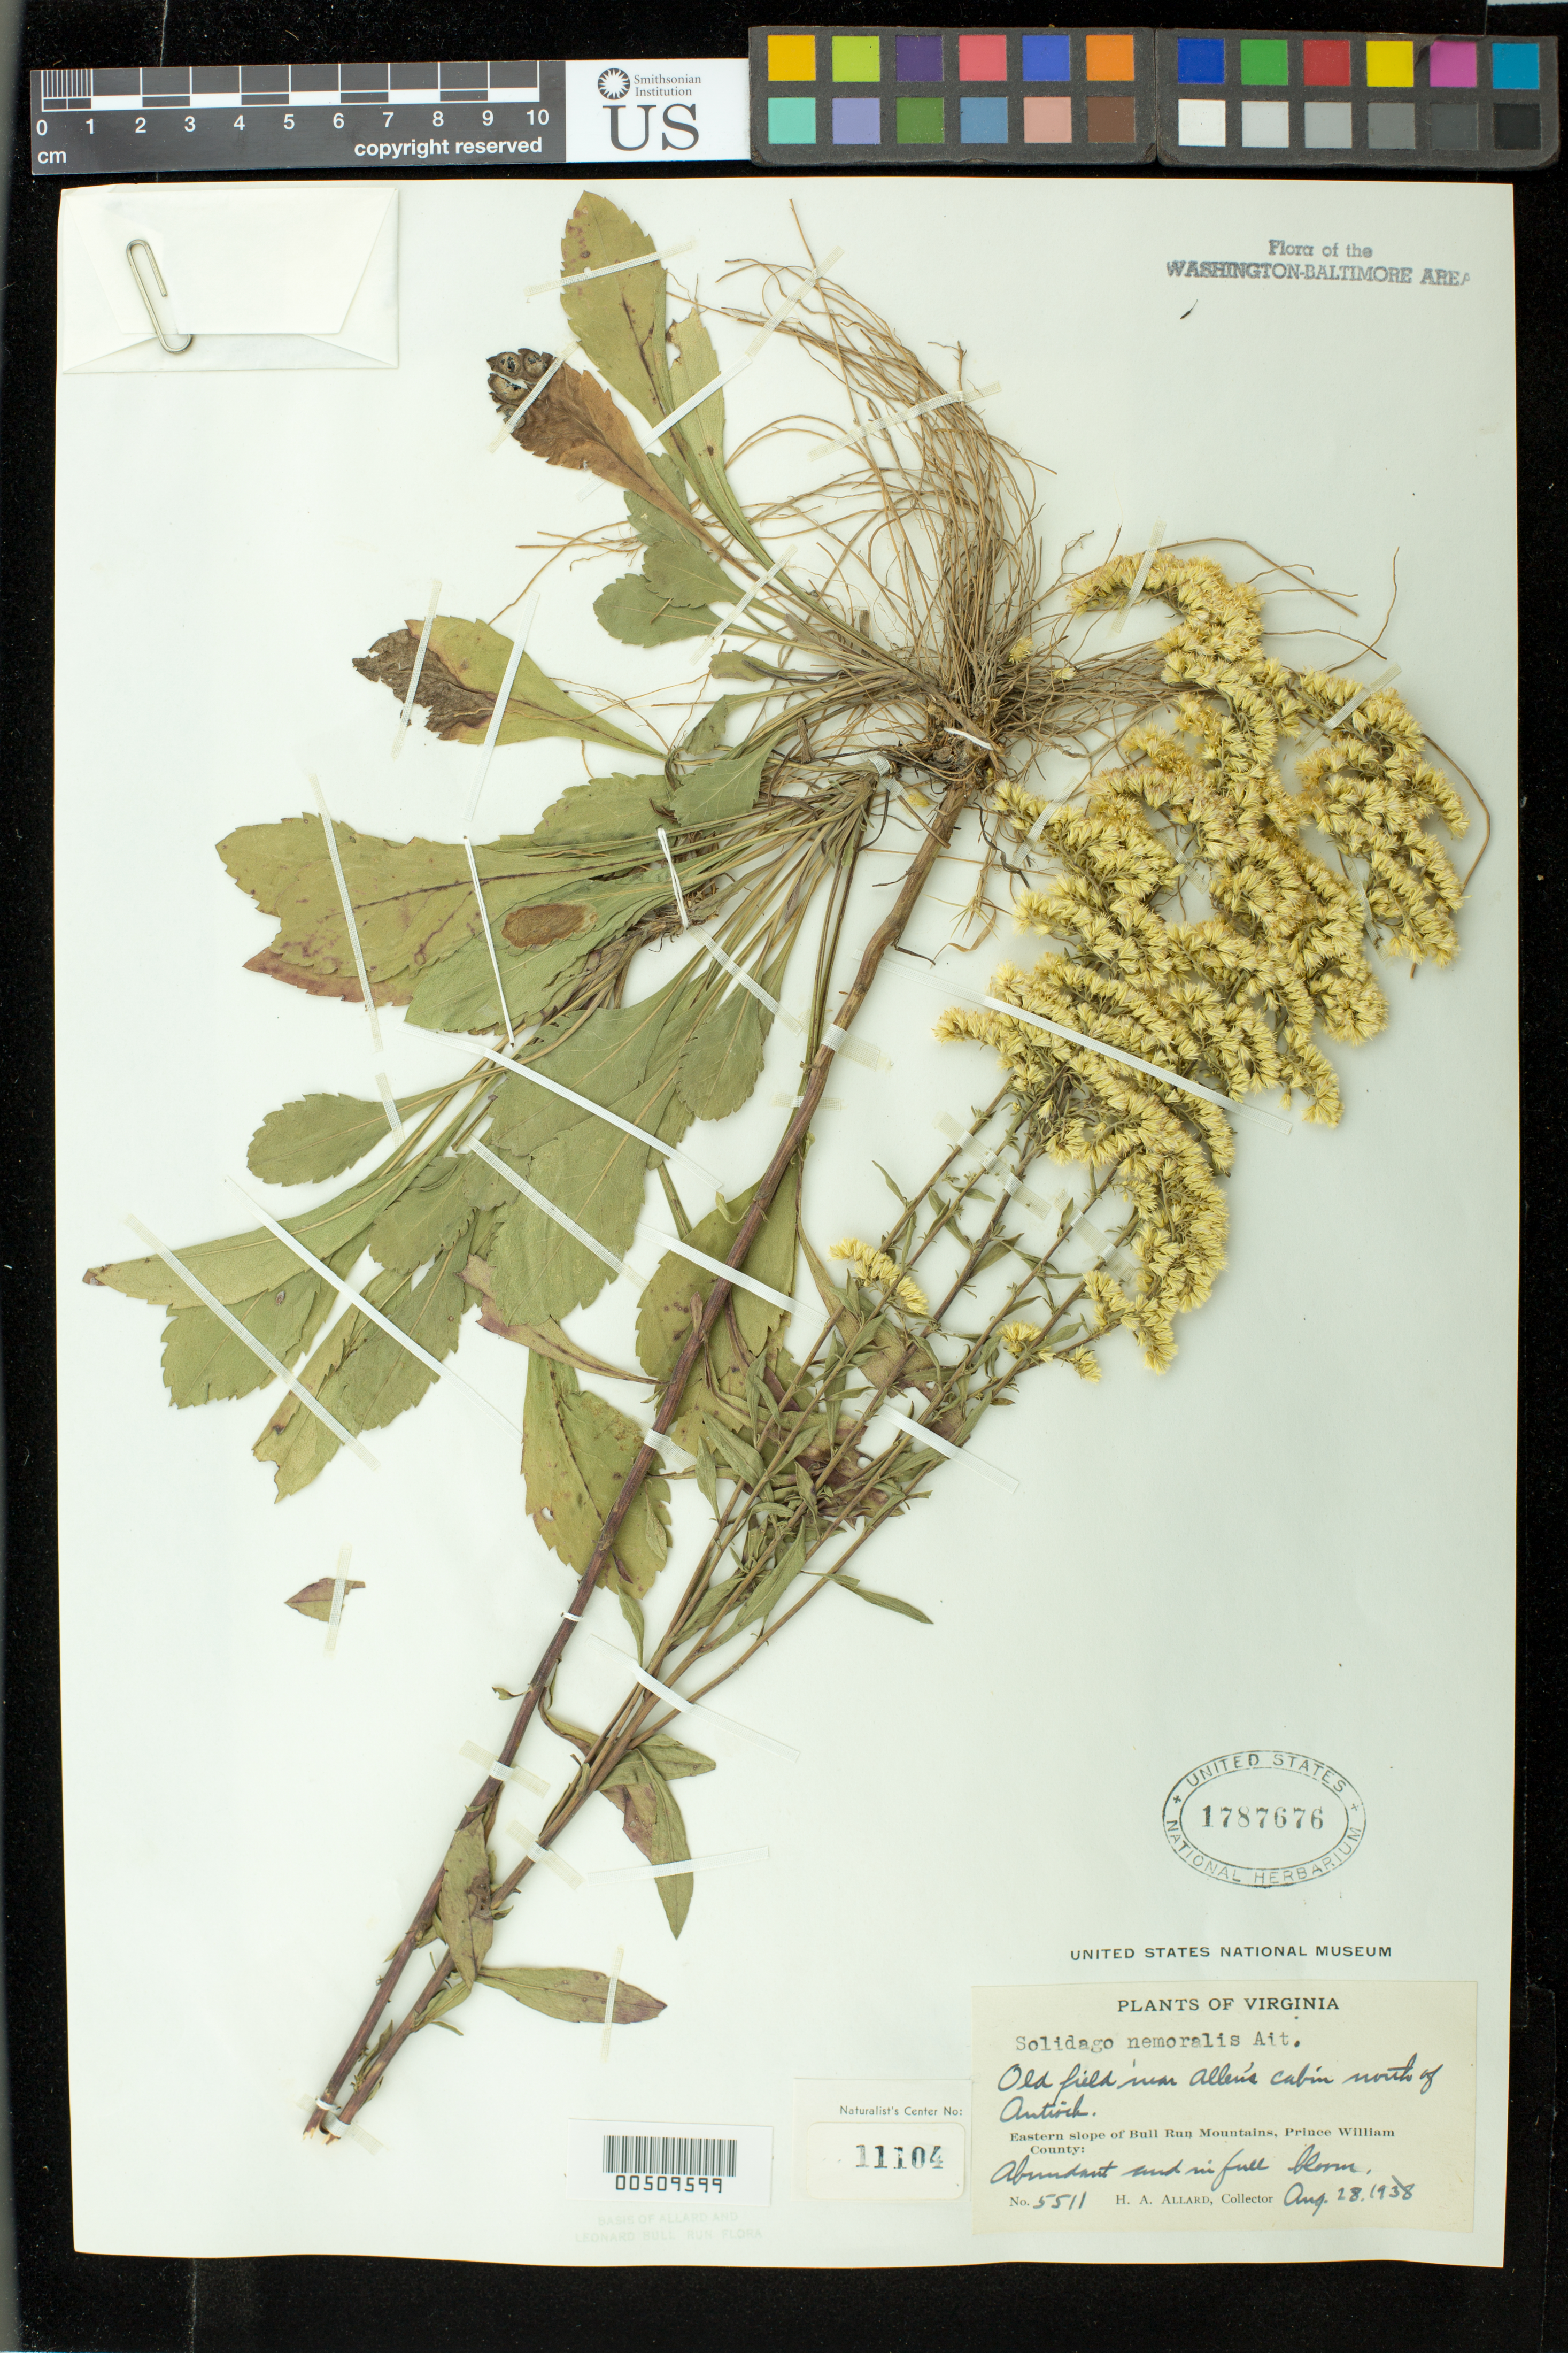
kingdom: Plantae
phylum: Tracheophyta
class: Magnoliopsida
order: Asterales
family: Asteraceae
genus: Solidago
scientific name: Solidago nemoralis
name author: Aiton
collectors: H. A. Allard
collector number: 5511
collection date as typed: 28 Aug 1938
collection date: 1938-08-28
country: United States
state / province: Virginia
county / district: Prince William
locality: Bull Run Mts., N of Antioch, Allen's Cabin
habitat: old field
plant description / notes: Specimens returned from Naturalist Center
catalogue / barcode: US 1787676